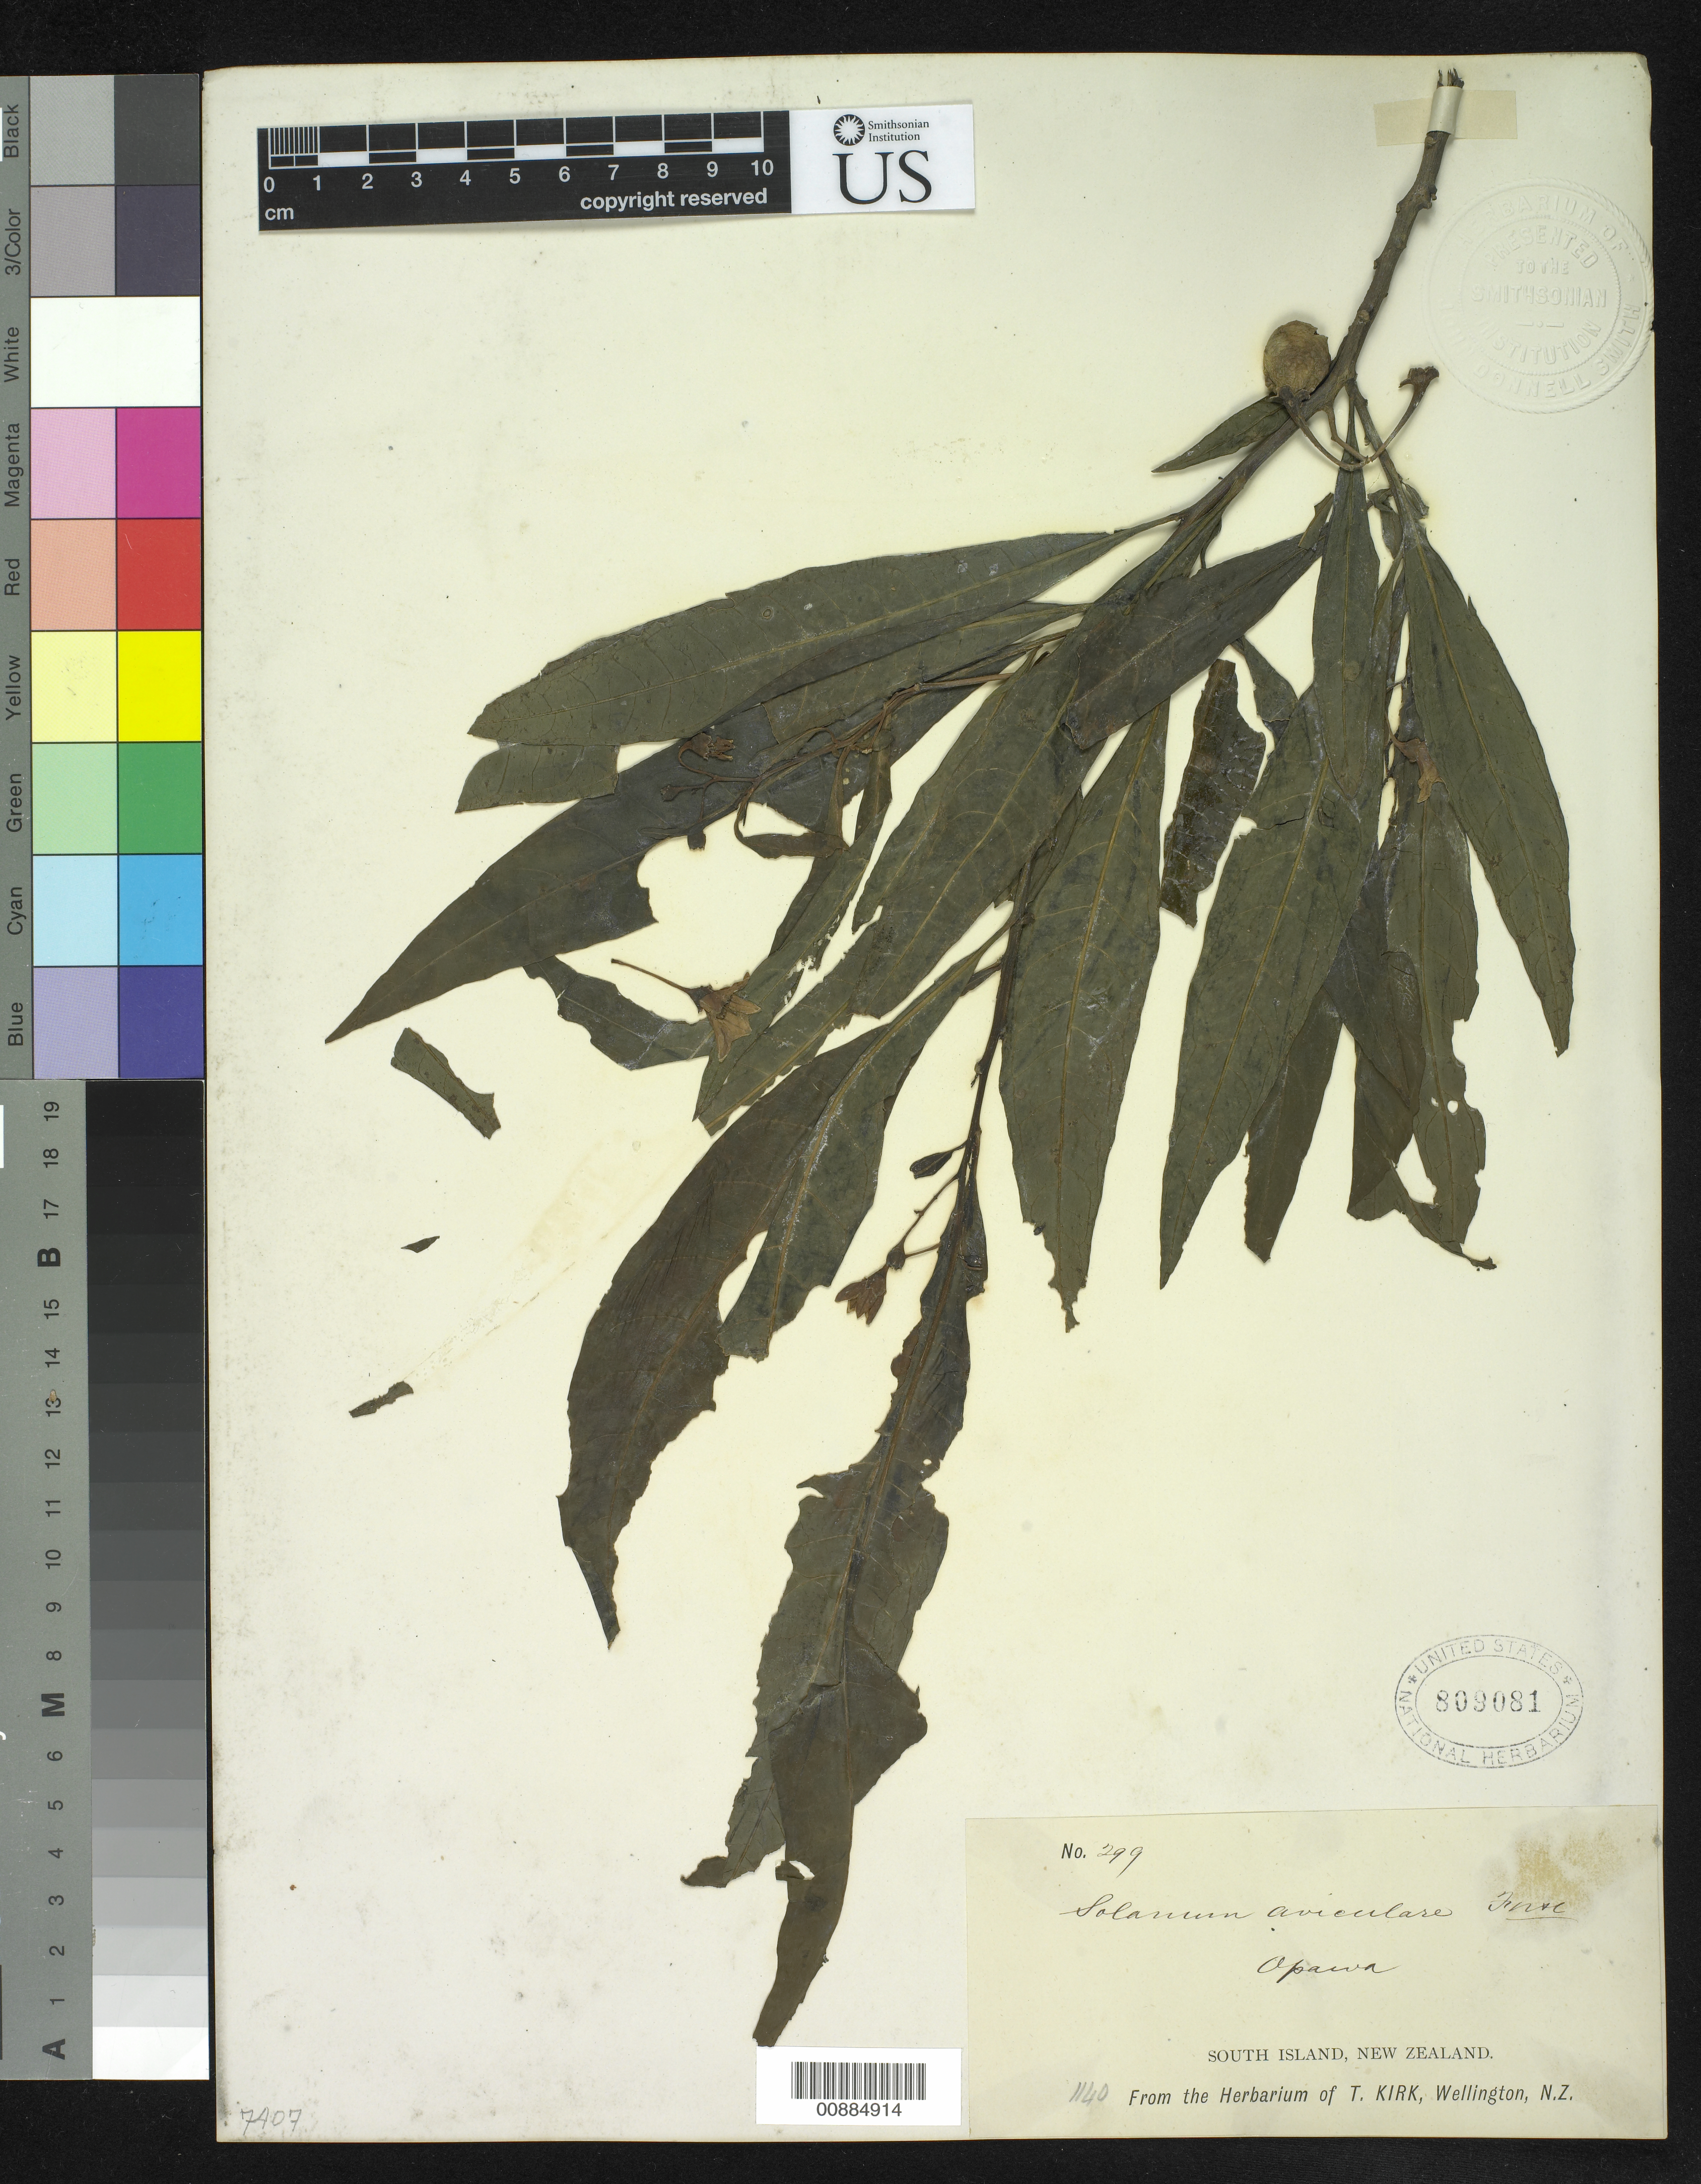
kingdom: Plantae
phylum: Tracheophyta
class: Magnoliopsida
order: Solanales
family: Solanaceae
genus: Solanum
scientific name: Solanum aviculare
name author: G. Forst.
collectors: T. Kirk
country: New Zealand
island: South Island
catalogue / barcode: US 809081